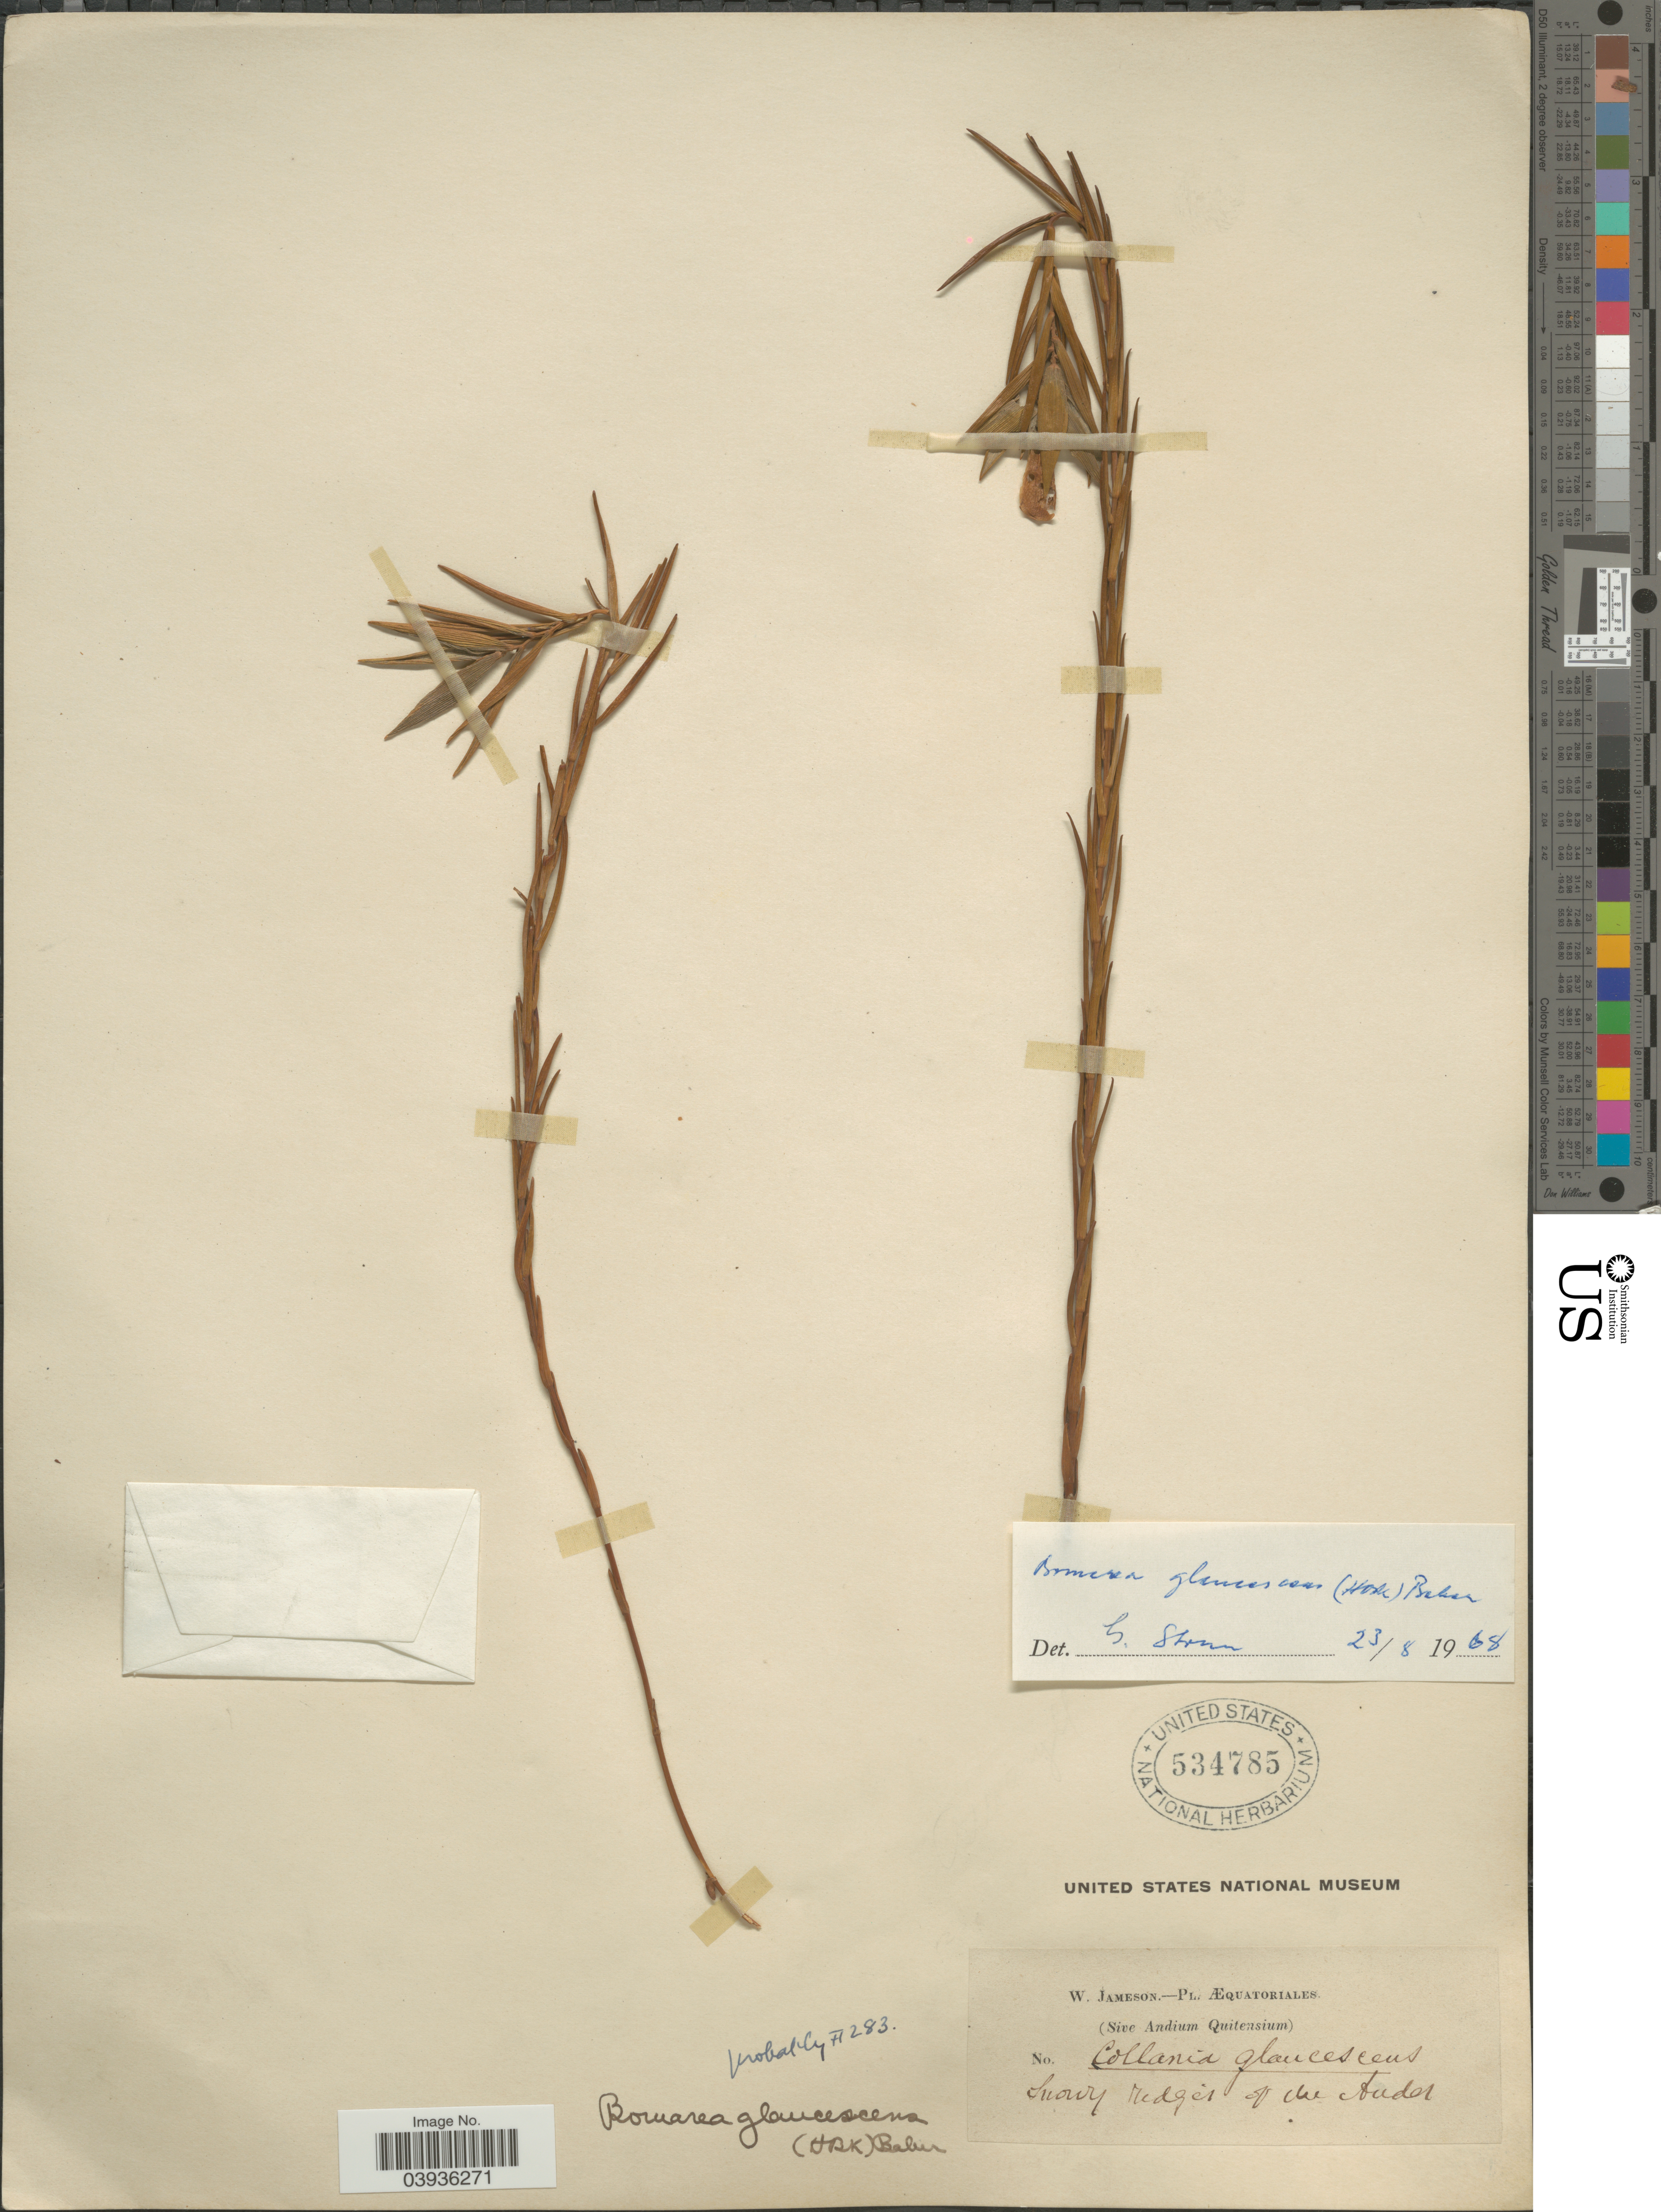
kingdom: Plantae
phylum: Tracheophyta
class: Liliopsida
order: Liliales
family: Alstroemeriaceae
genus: Bomarea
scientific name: Bomarea glaucescens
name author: (Kunth) Baker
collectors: W. Jameson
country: Ecuador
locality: Aequatoriales. Snowy ridges of the Andes.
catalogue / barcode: US 534785